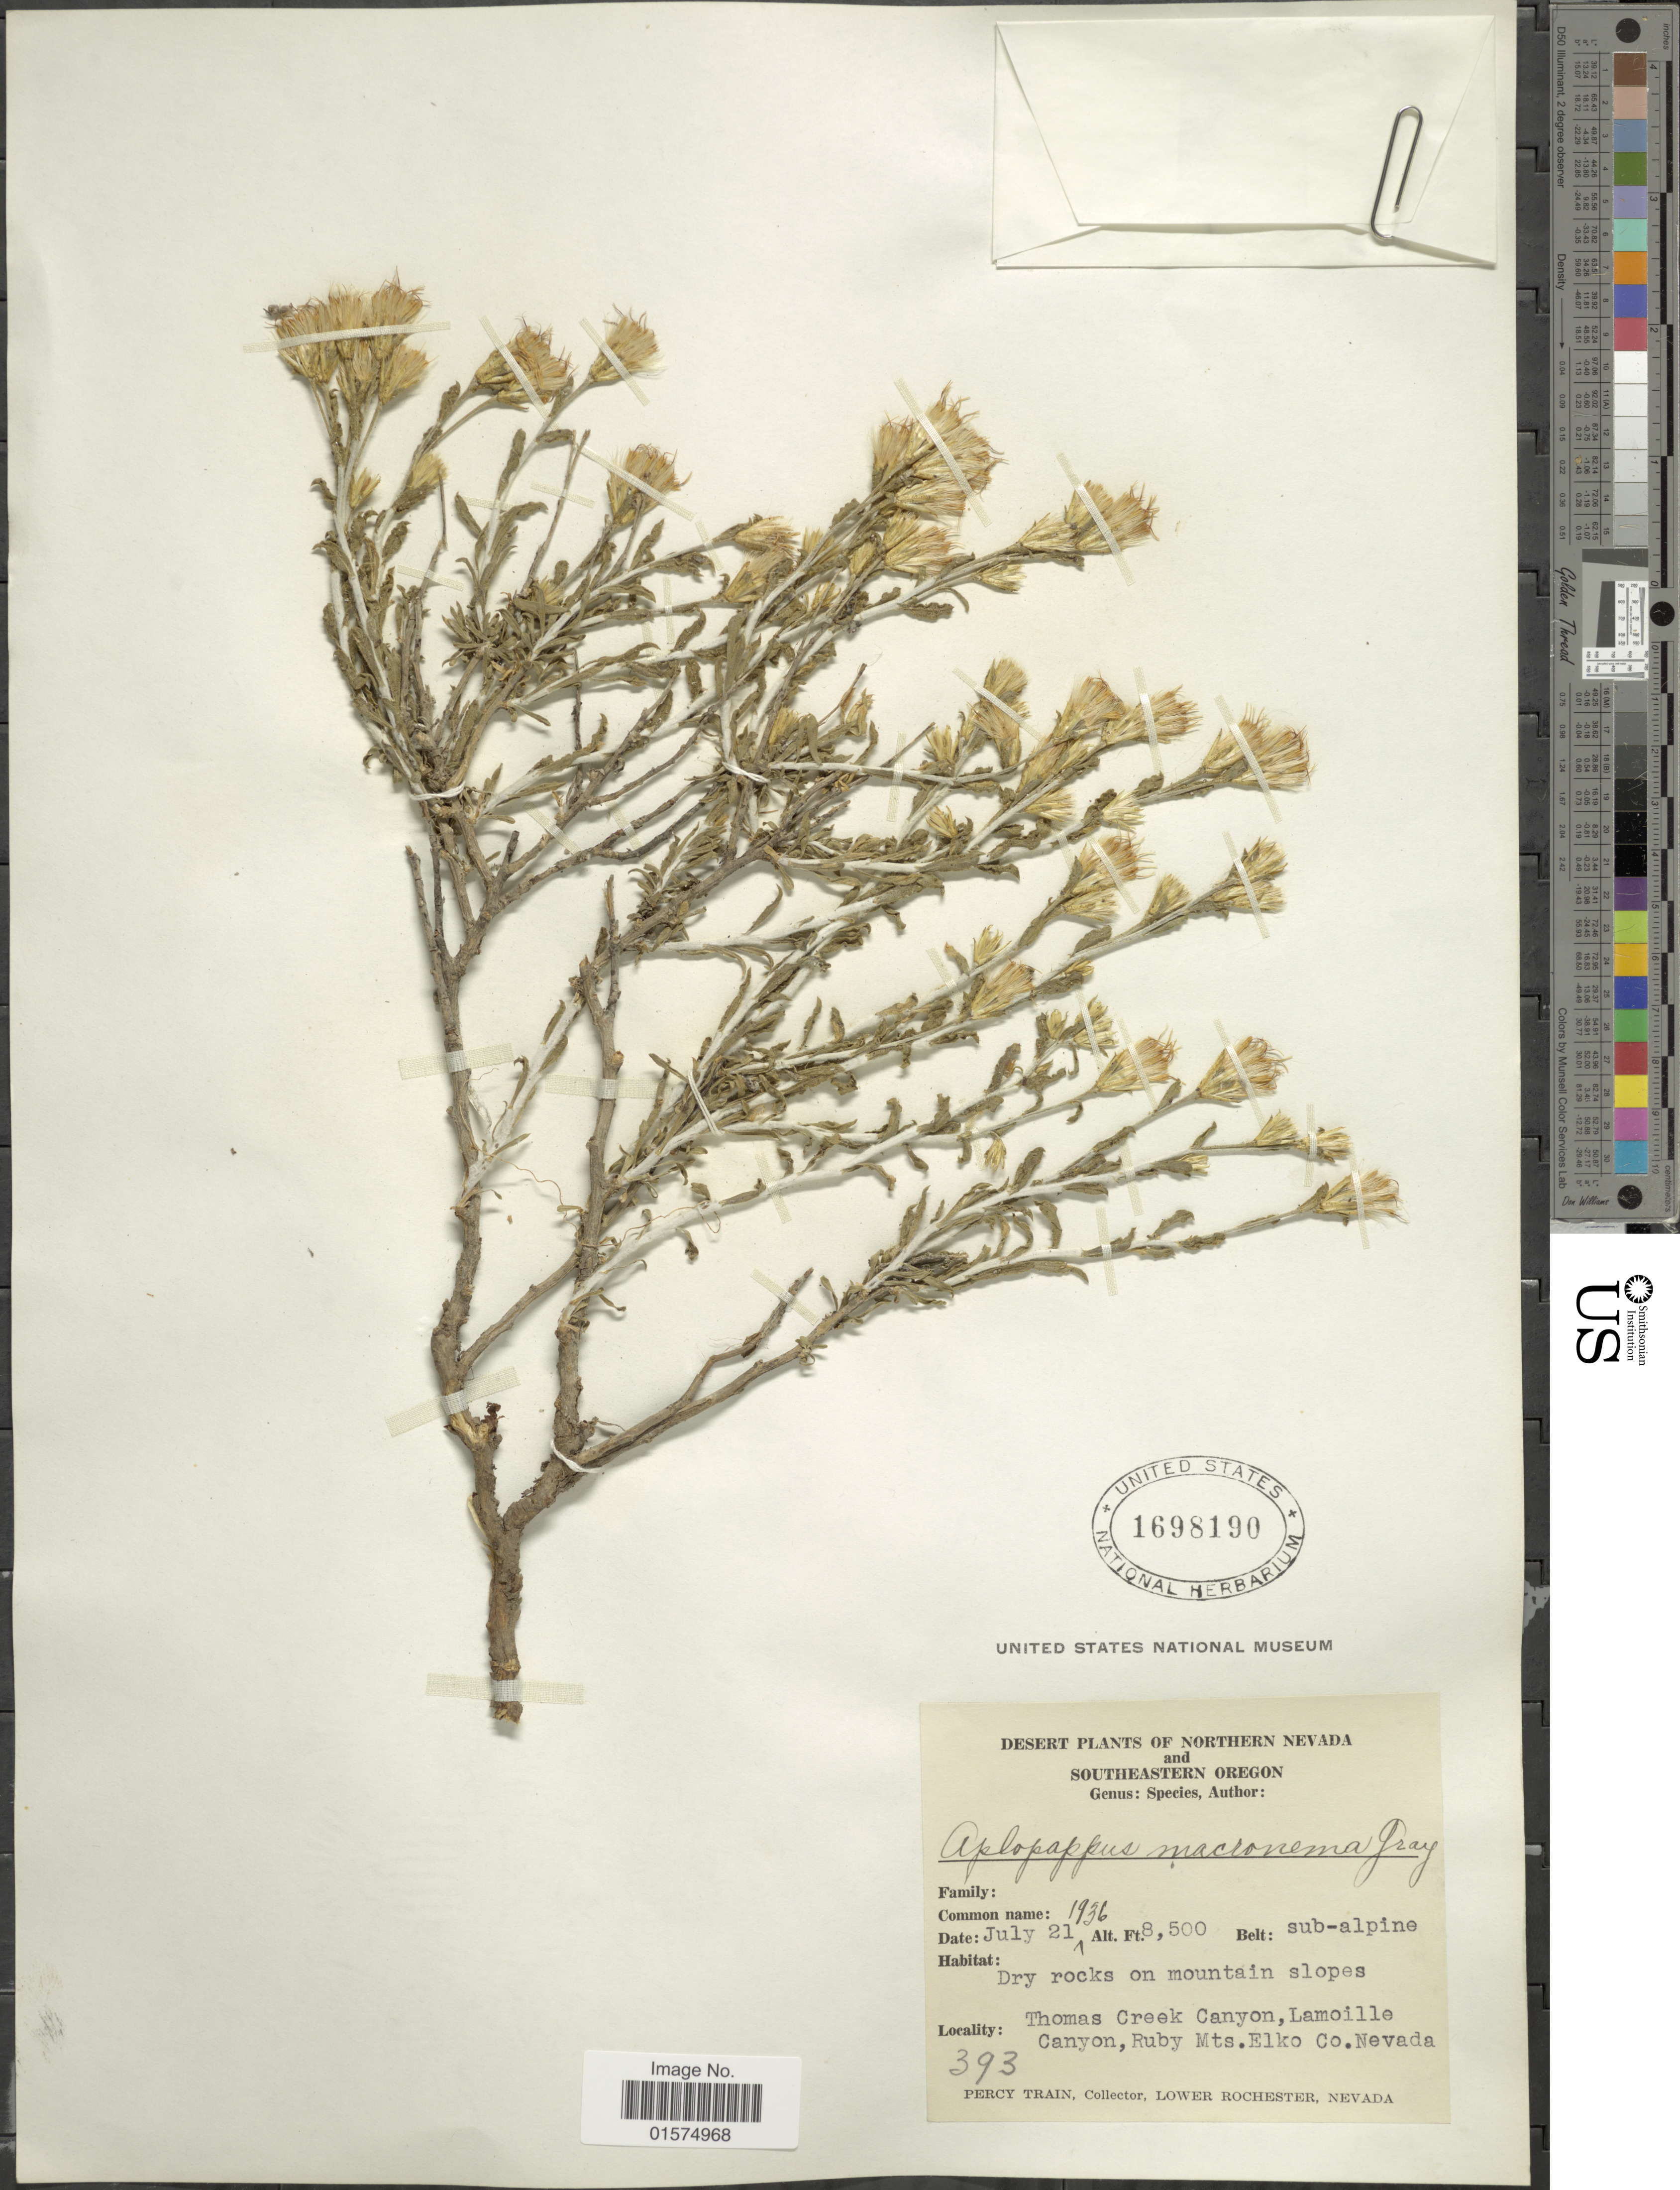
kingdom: Plantae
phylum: Tracheophyta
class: Magnoliopsida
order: Asterales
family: Asteraceae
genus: Ericameria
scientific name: Ericameria discoidea var. discoidea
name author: (Nutt.) G.L. Nesom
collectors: P. Train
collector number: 393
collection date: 1936-07-21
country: United States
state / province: Nevada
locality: Thomas Creek Canyon, Lamoille Canyon, Ruby Mts. Elko Co.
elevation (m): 2591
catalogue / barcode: US 1698190